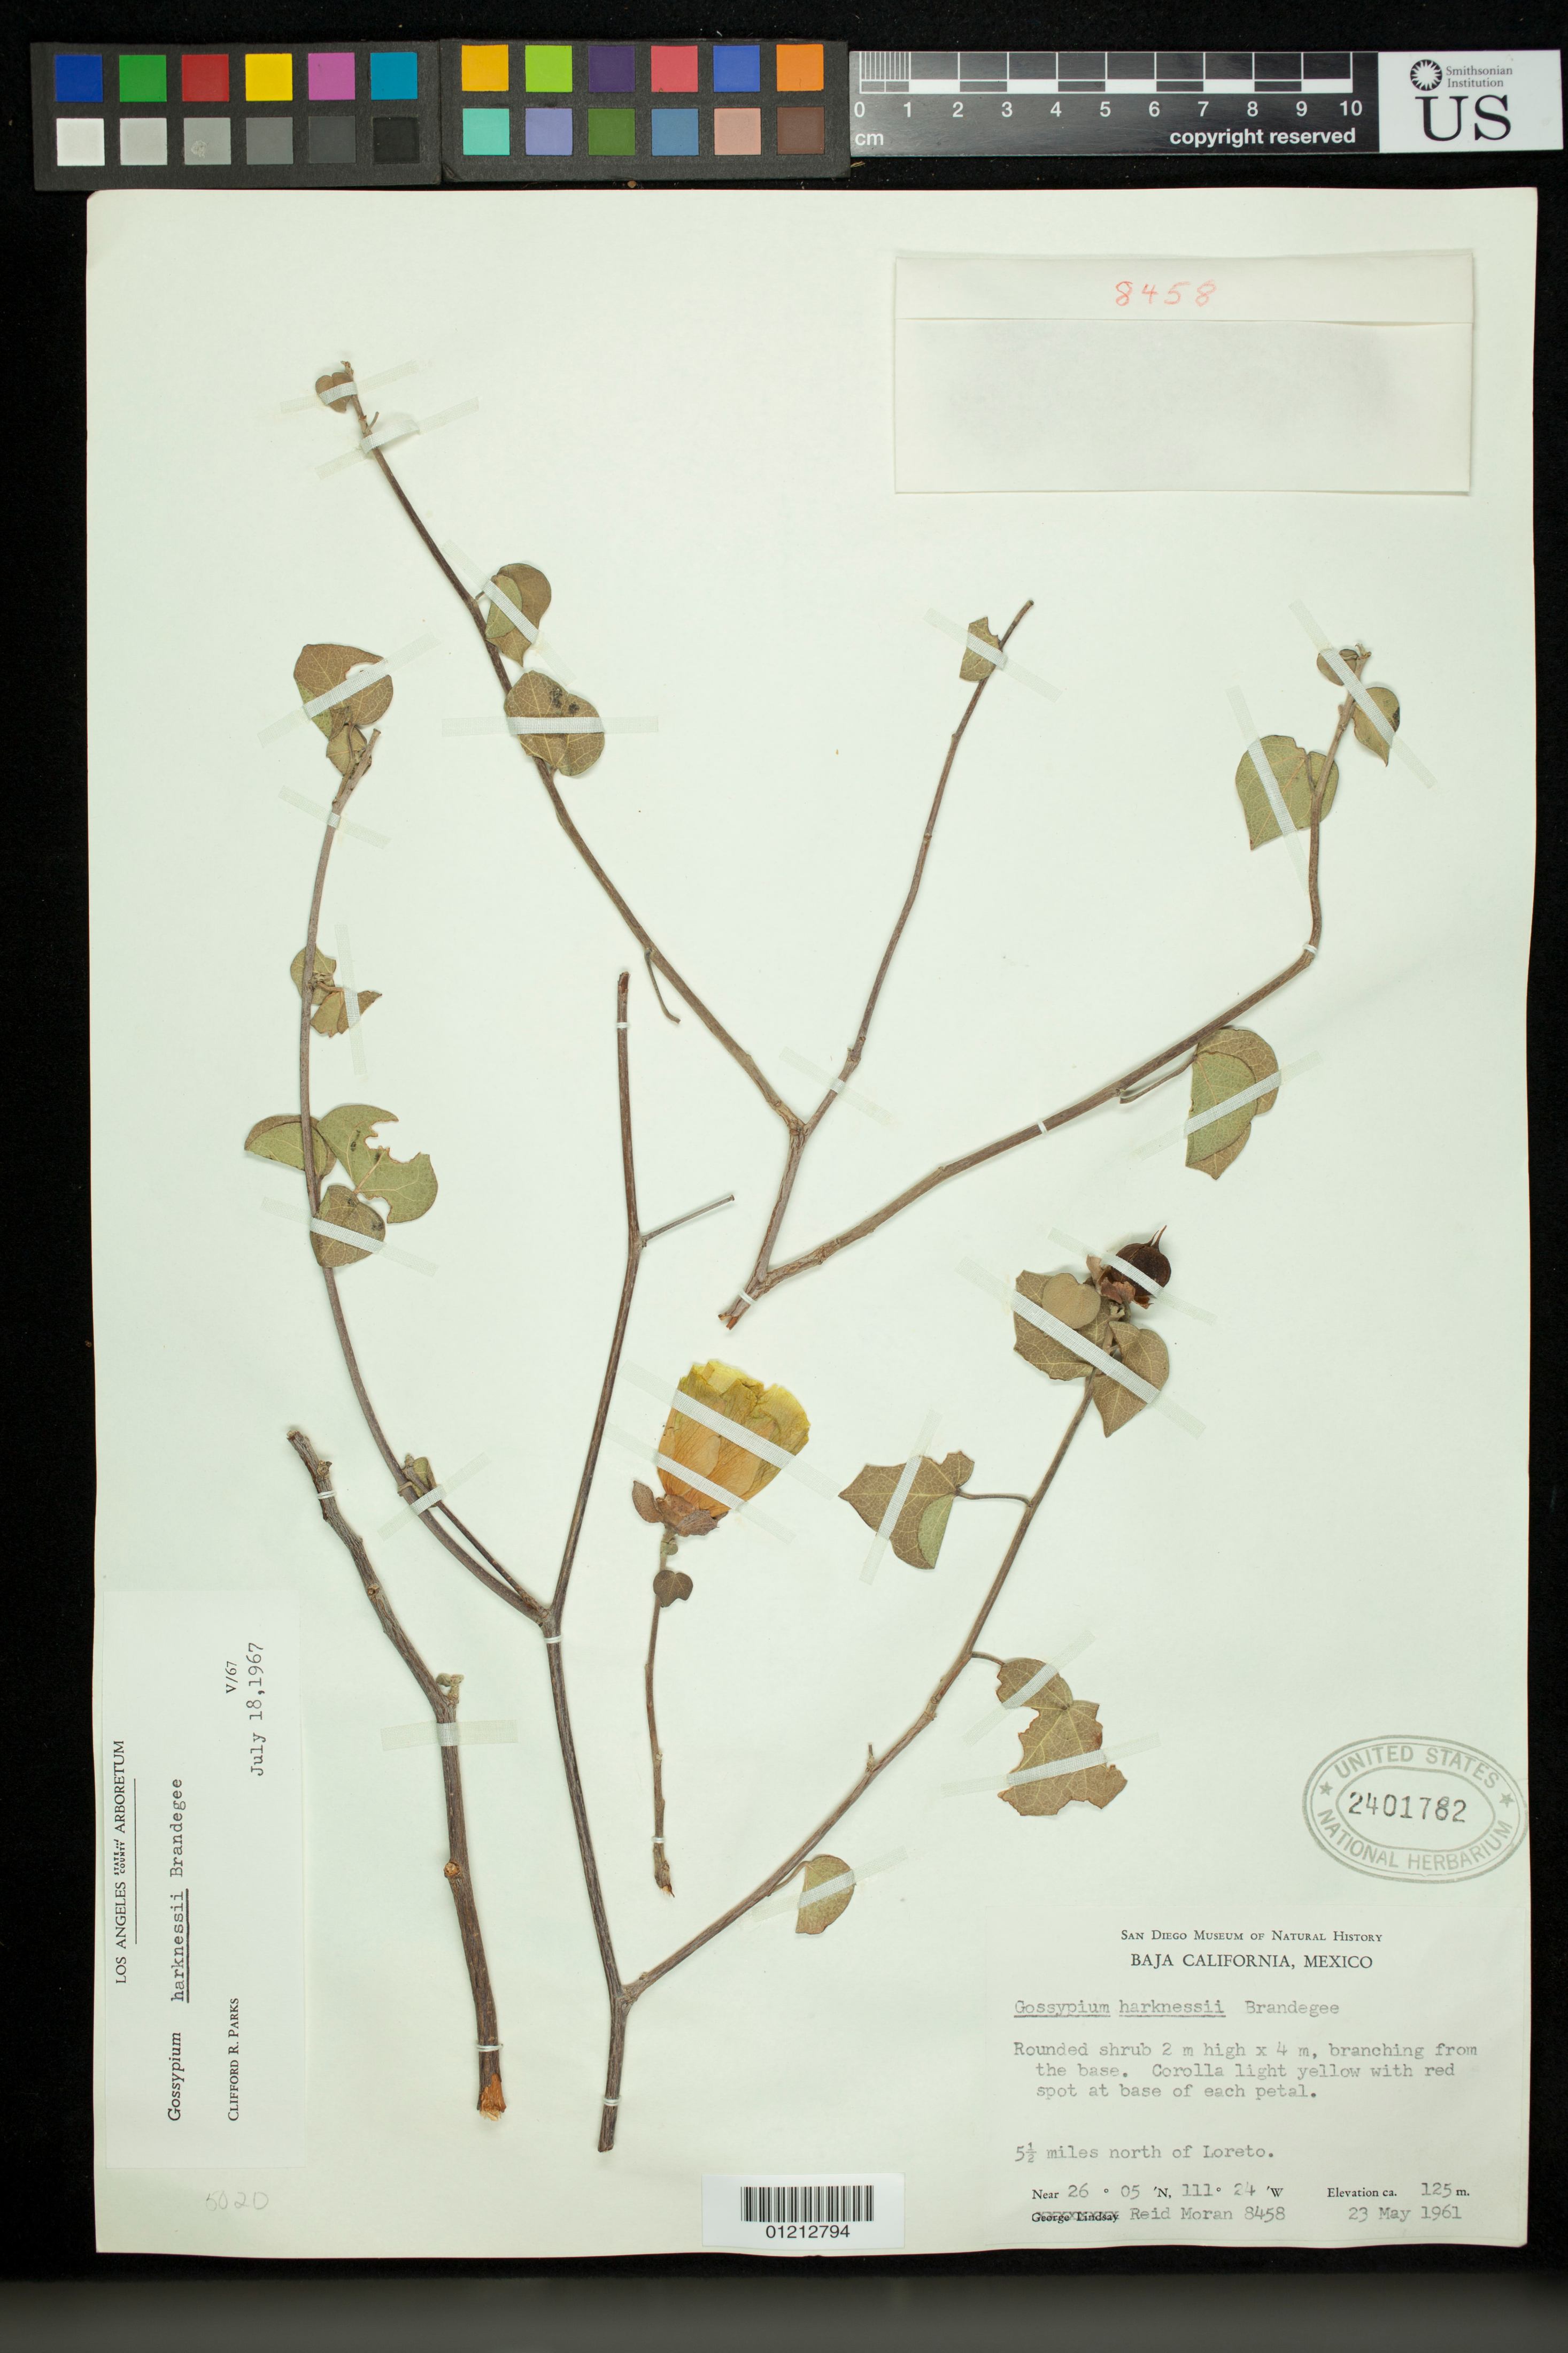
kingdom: Plantae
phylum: Tracheophyta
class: Magnoliopsida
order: Malvales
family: Malvaceae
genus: Gossypium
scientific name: Gossypium harknessii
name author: Brandegee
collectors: R. V. Moran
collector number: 8458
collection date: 1961-05-23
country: Mexico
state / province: Baja California Sur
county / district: Loreto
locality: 5 miles north of Loreto.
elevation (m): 125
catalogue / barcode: US 2401782